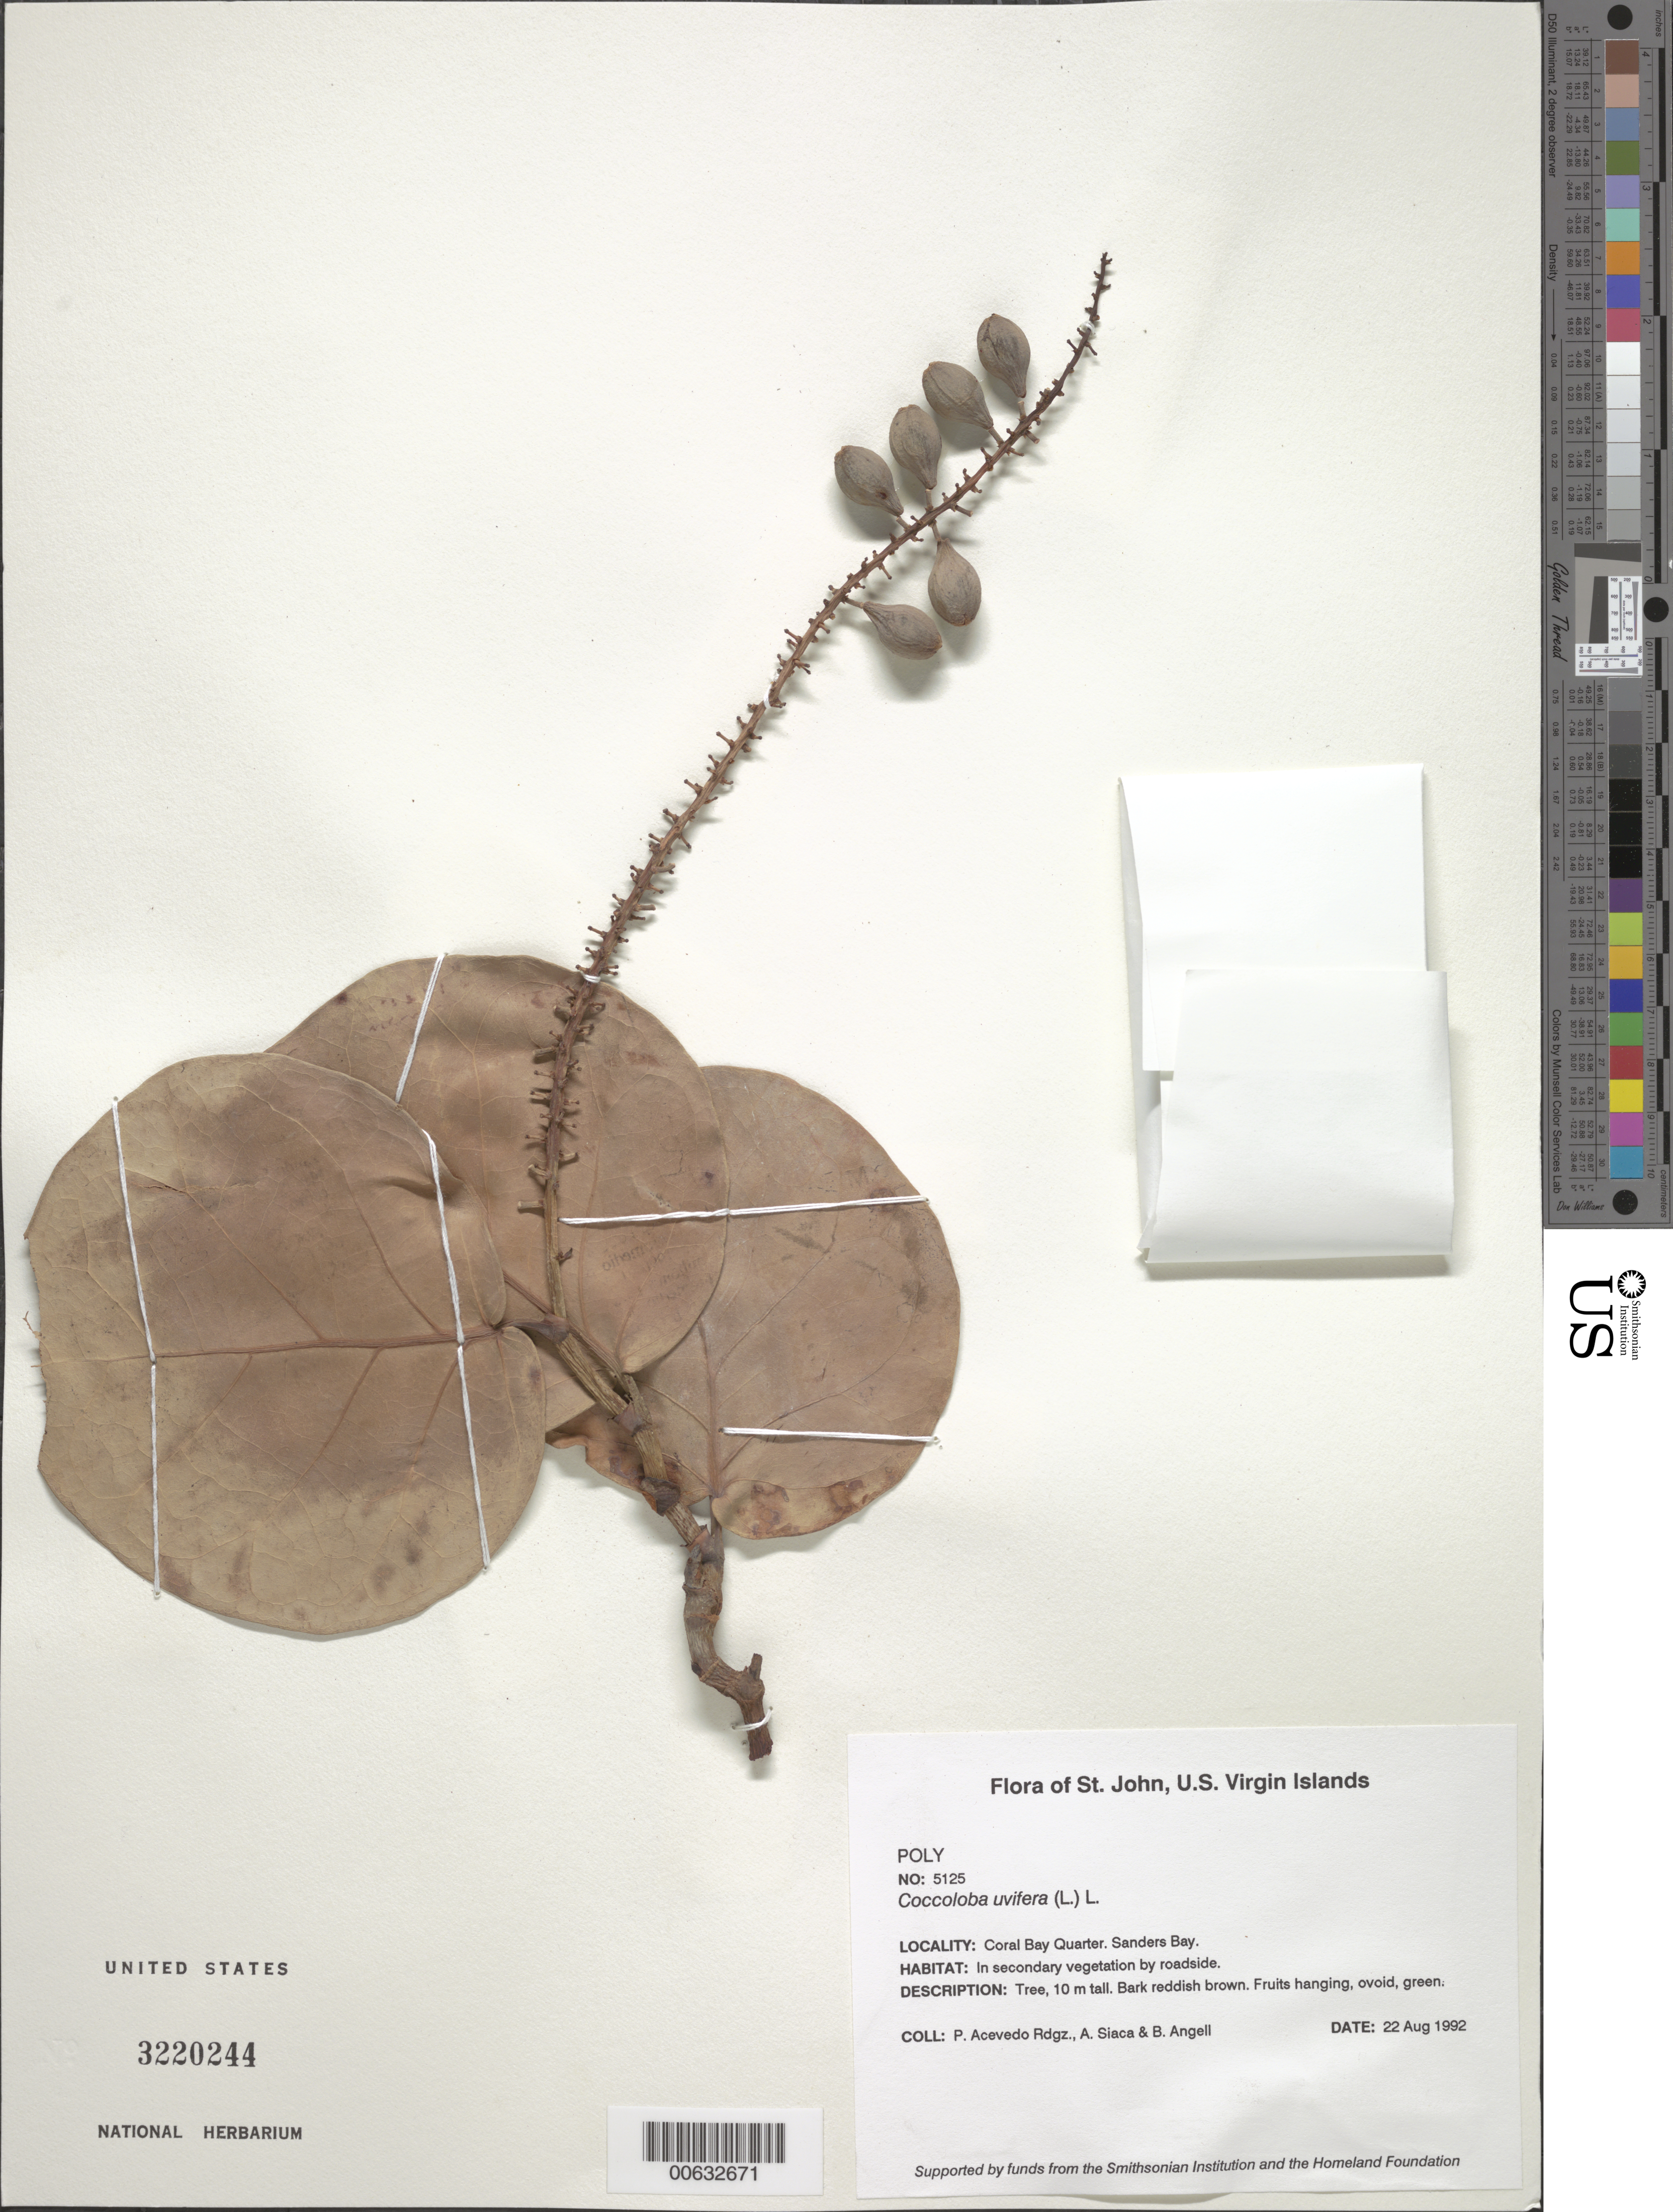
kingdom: Plantae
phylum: Tracheophyta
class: Magnoliopsida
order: Caryophyllales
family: Polygonaceae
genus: Coccoloba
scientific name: Coccoloba uvifera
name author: L.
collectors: P. Acevedo-Rodr., A. Siaca & Bobbi Angell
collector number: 5125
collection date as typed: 22 Aug 1992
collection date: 1992-08-22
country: U.S. Virgin Islands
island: St. John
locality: Coral Bay Quarter; Sanders Bay.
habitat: In secondary vegetation by roadside.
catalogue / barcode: US 3220244